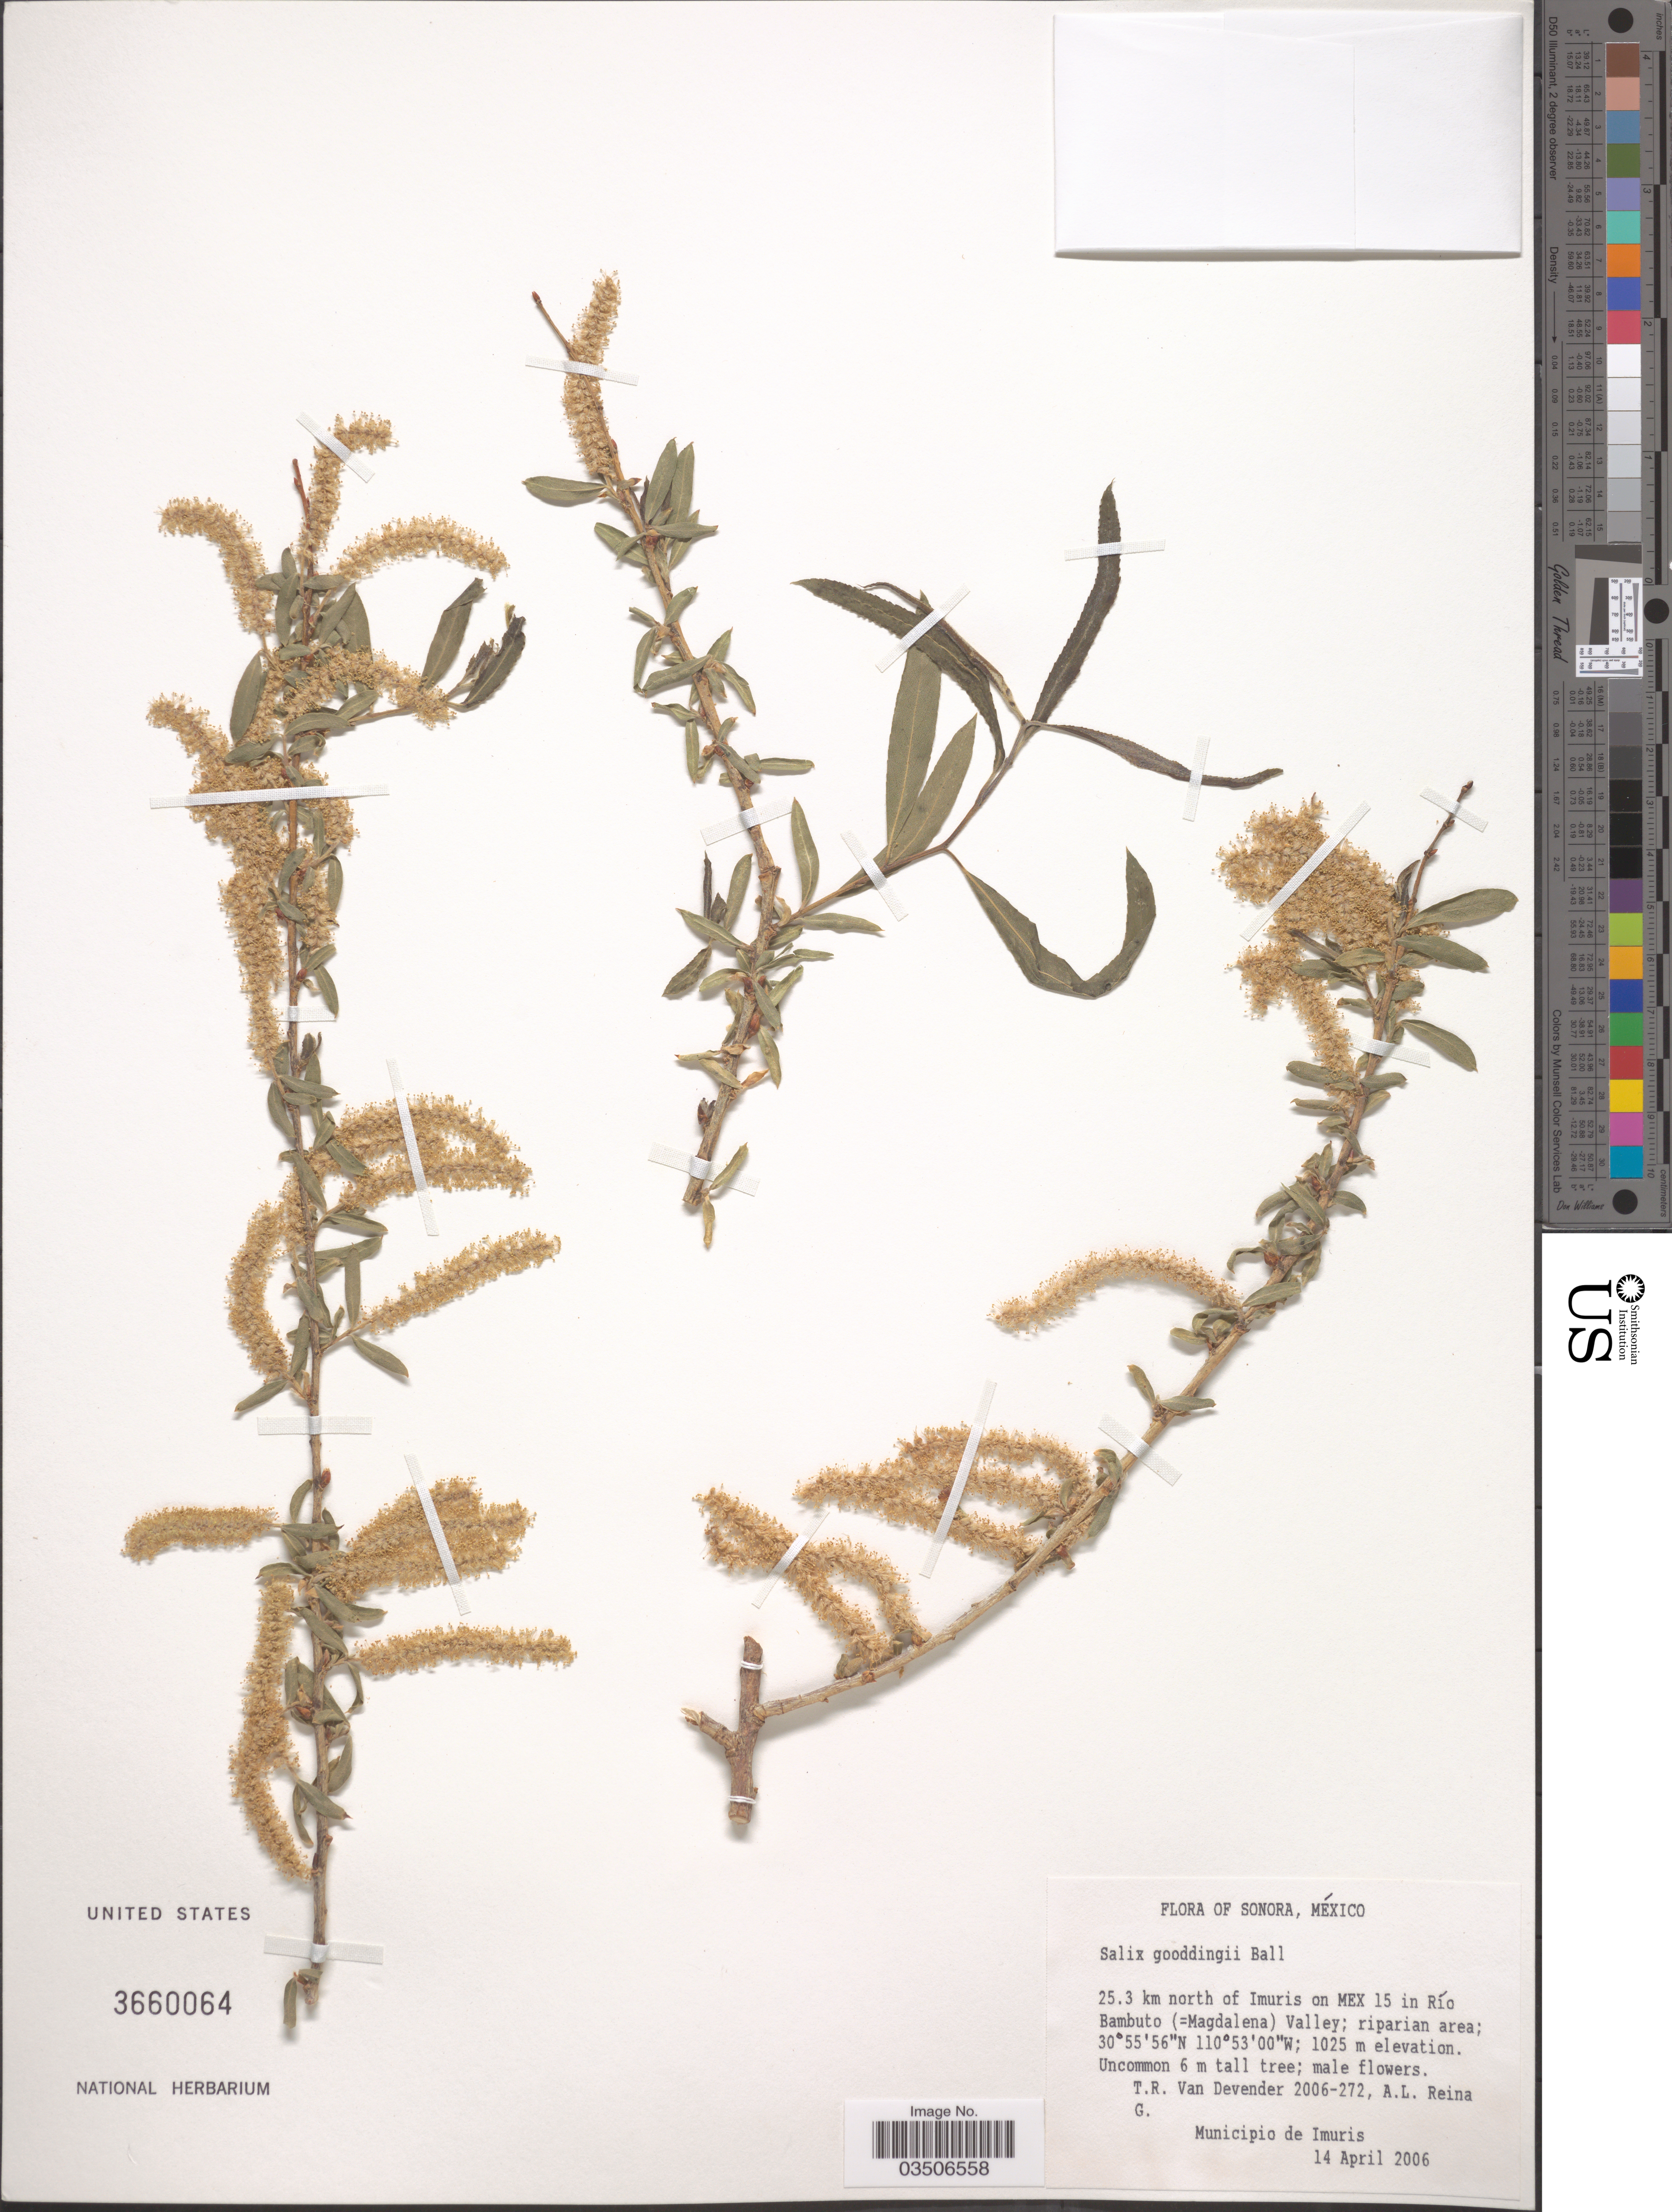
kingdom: Plantae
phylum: Tracheophyta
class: Magnoliopsida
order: Malpighiales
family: Salicaceae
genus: Salix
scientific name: Salix gooddingii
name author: C.R. Ball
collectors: T. R. Van Devender & A. L. Reina G.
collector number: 2006-272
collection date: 2006-04-14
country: Mexico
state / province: Sonora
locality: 25.3 km north of Imuris on Mex 15 in Río Bambuto (=Magdalena) Valley; riparian area.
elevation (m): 1025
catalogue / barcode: US 3660064